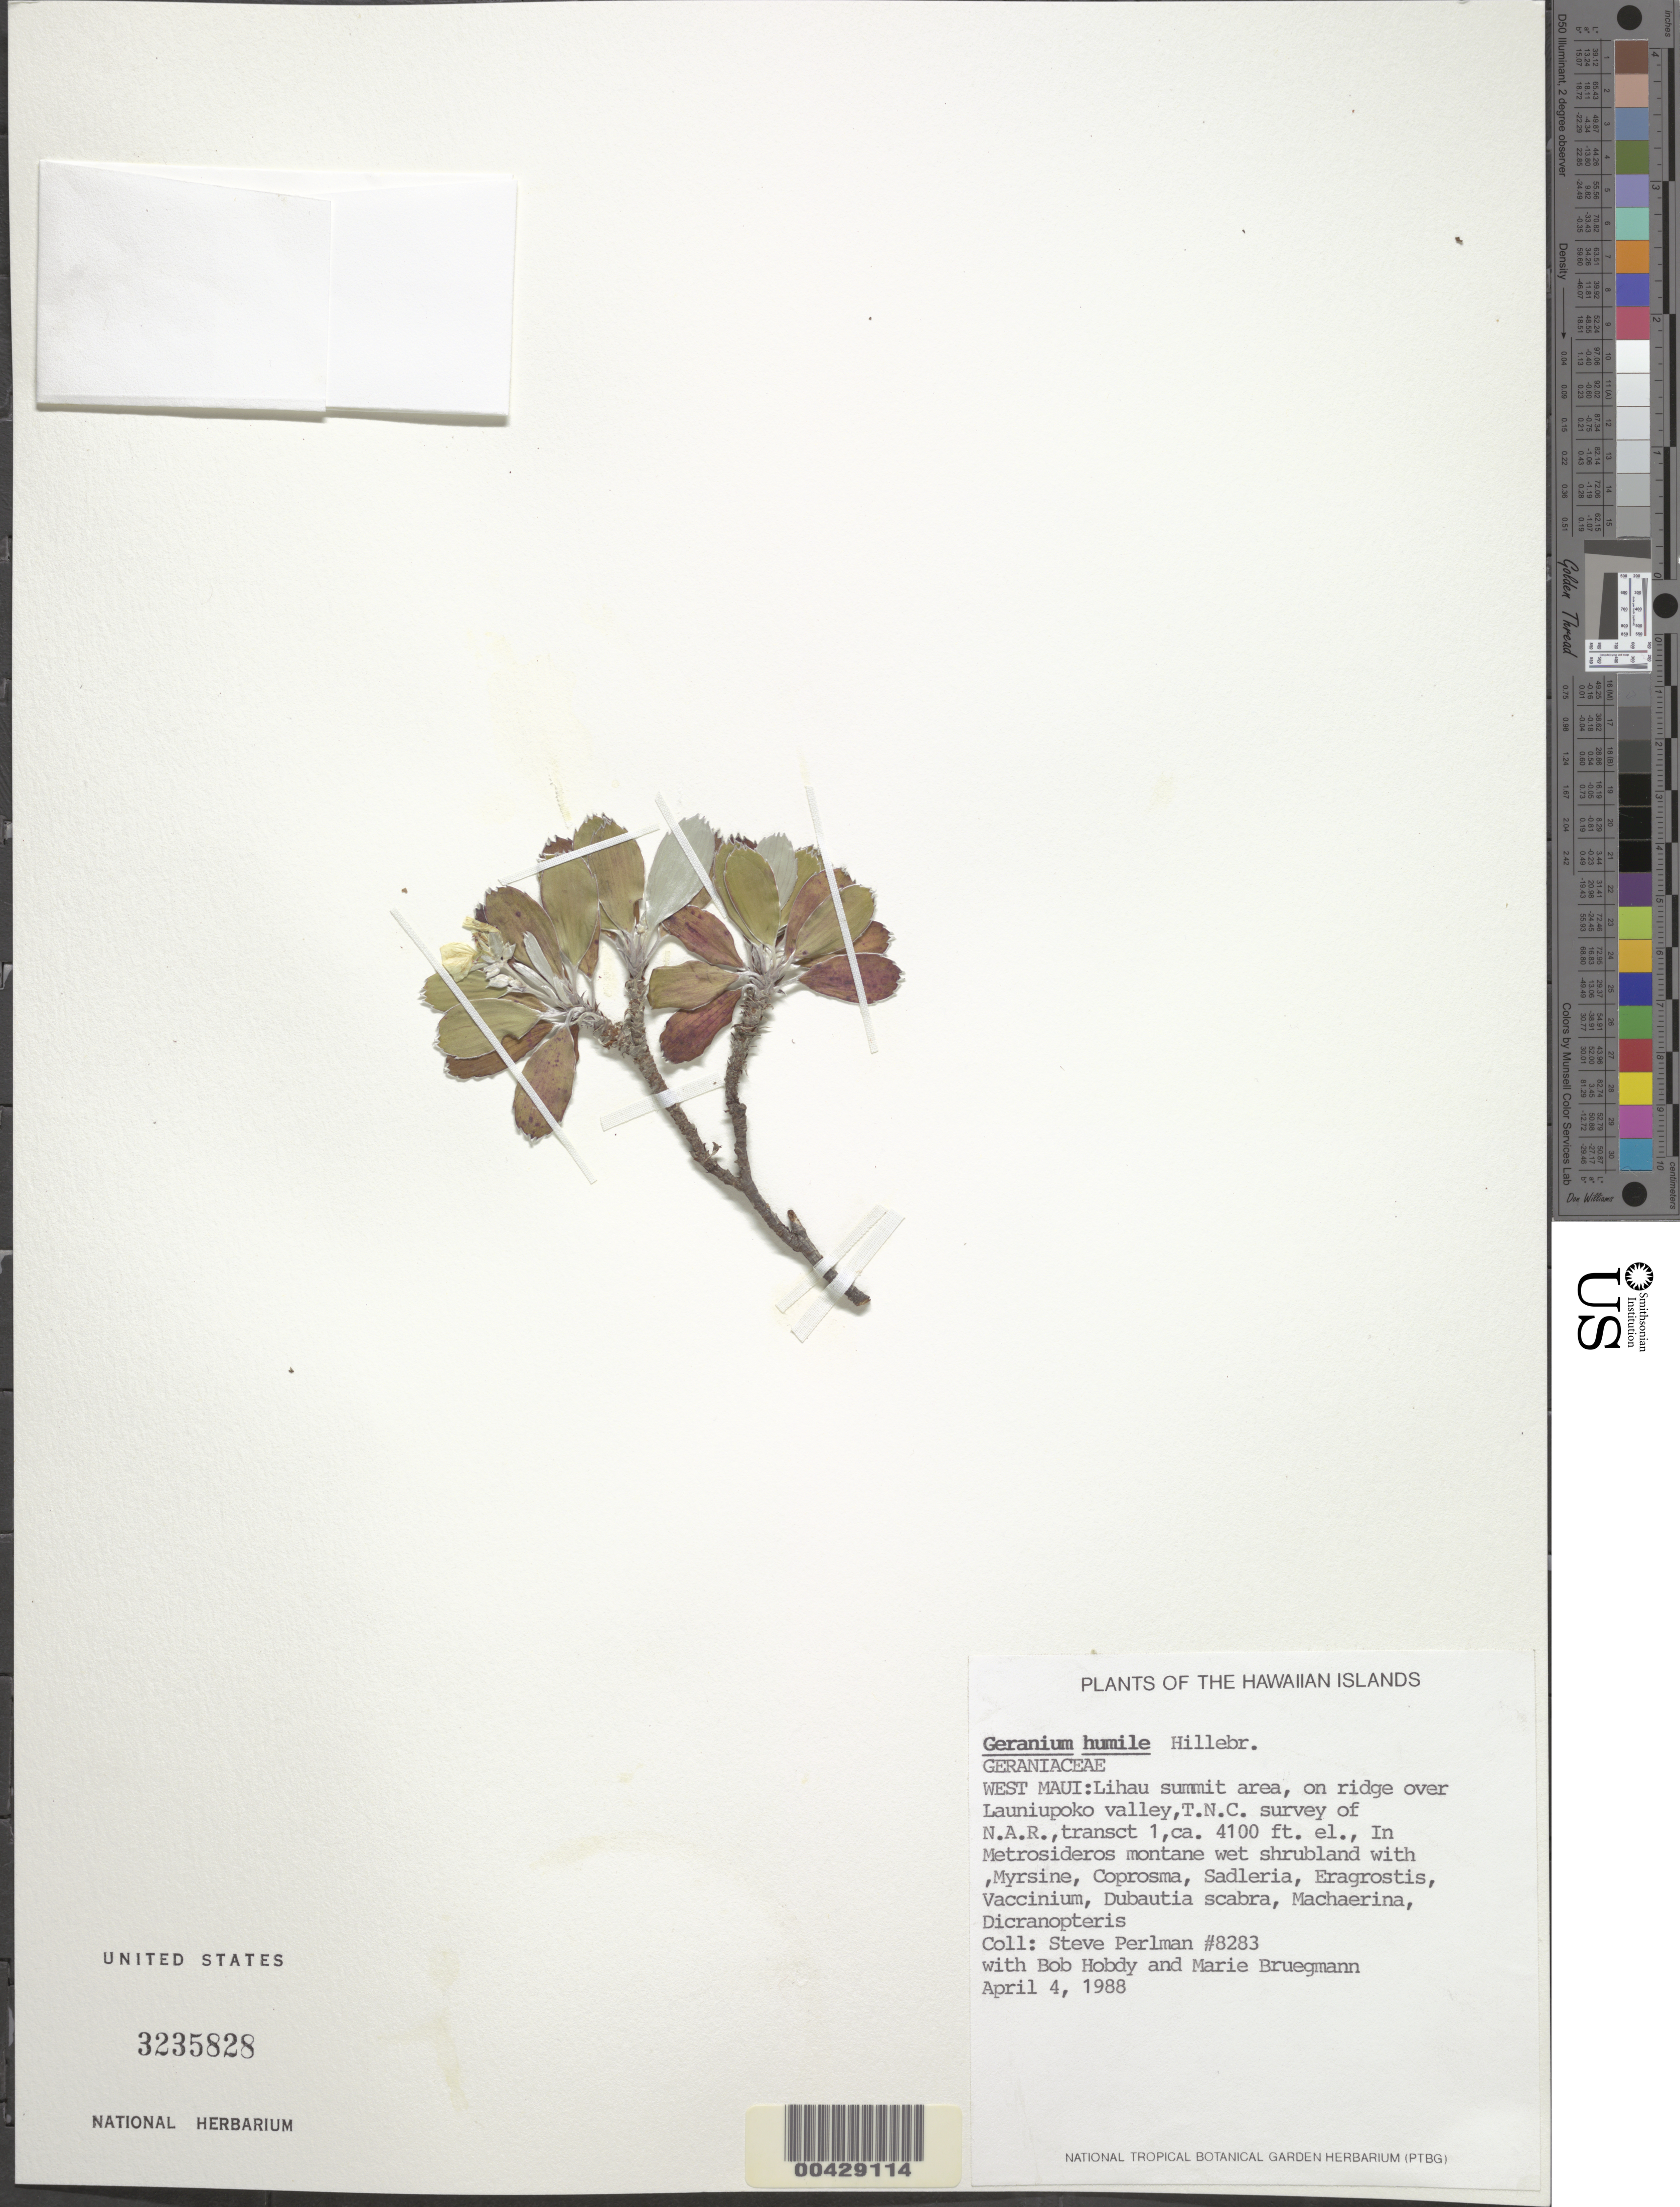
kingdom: Plantae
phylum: Tracheophyta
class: Magnoliopsida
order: Geraniales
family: Geraniaceae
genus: Geranium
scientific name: Geranium humile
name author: Hillebr.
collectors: S. P. Perlman, B. Hobdy & M. Bruegmann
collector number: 8283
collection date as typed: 4 Apr 1988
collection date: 1988-04-04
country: United States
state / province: Hawaii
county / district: Maui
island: Maui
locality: Lihau summit area, on ridge over Launiupoko Valley, T.N.C. survey of N.A.R., transect 1, W Maui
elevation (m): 1250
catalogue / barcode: US 3235828